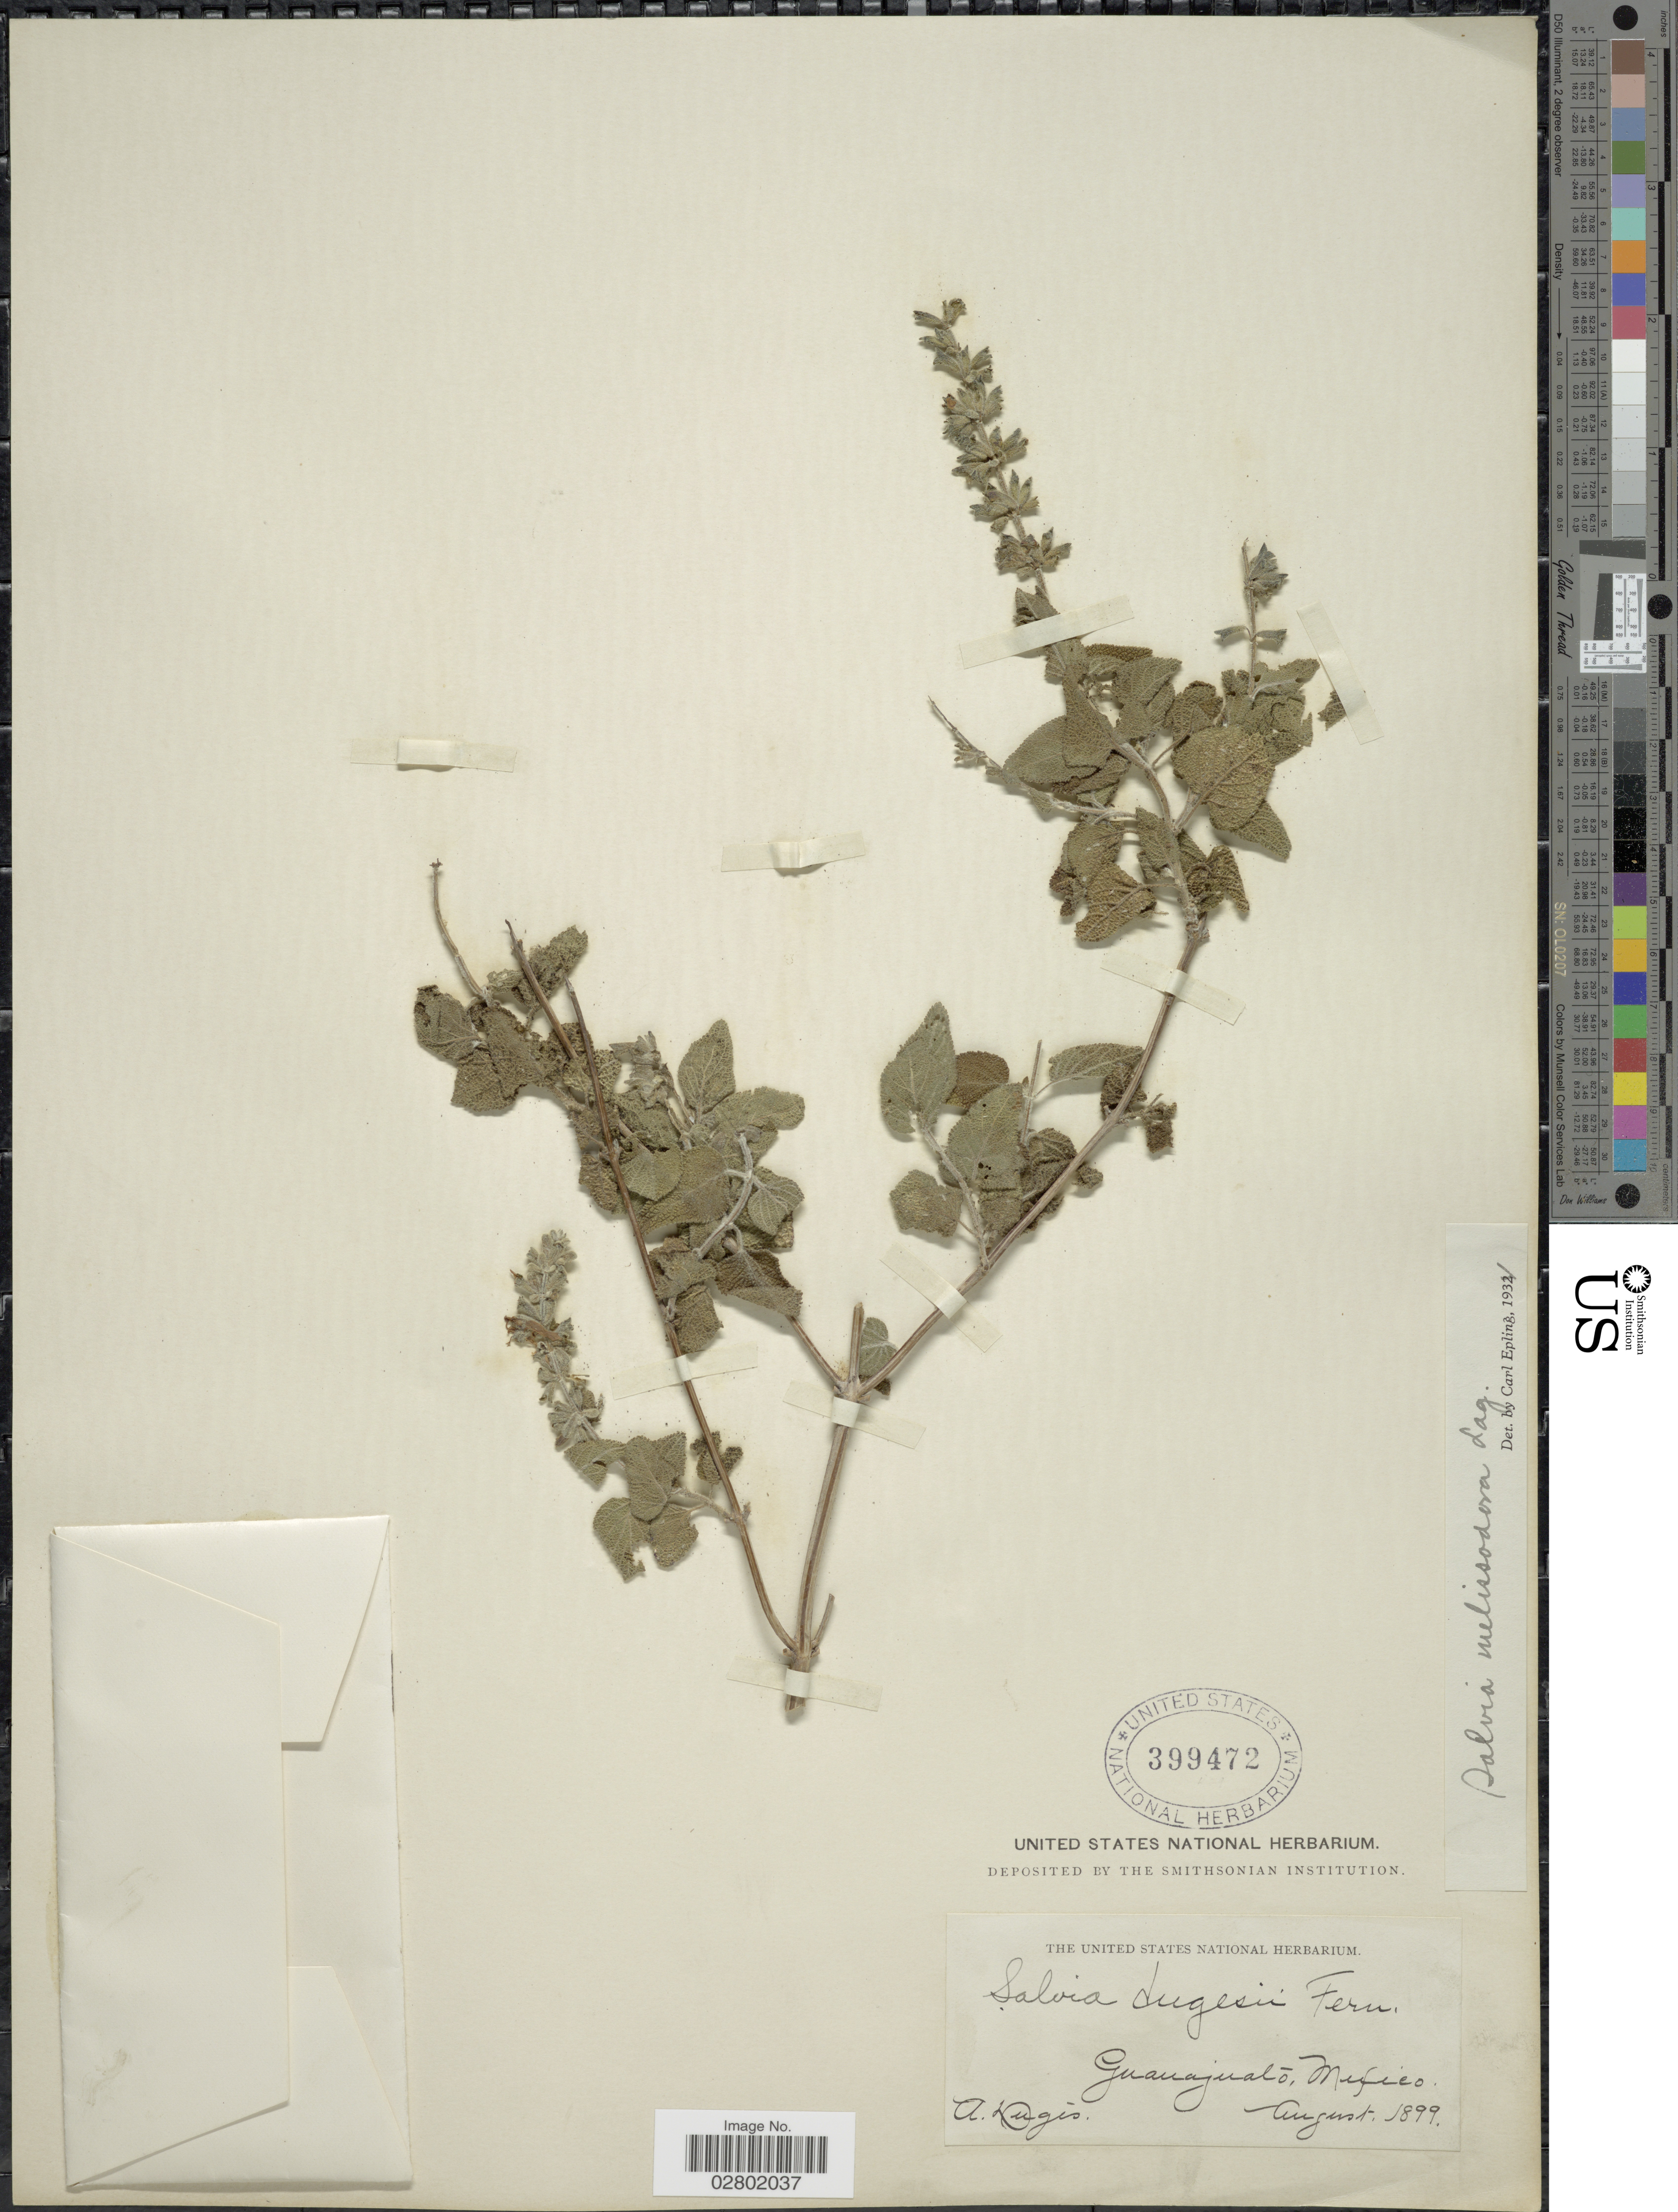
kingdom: Plantae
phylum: Tracheophyta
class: Magnoliopsida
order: Lamiales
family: Lamiaceae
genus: Salvia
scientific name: Salvia melissodora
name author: Lag.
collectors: A. Duges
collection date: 1899-08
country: Mexico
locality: Guanajuato.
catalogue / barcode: US 399472